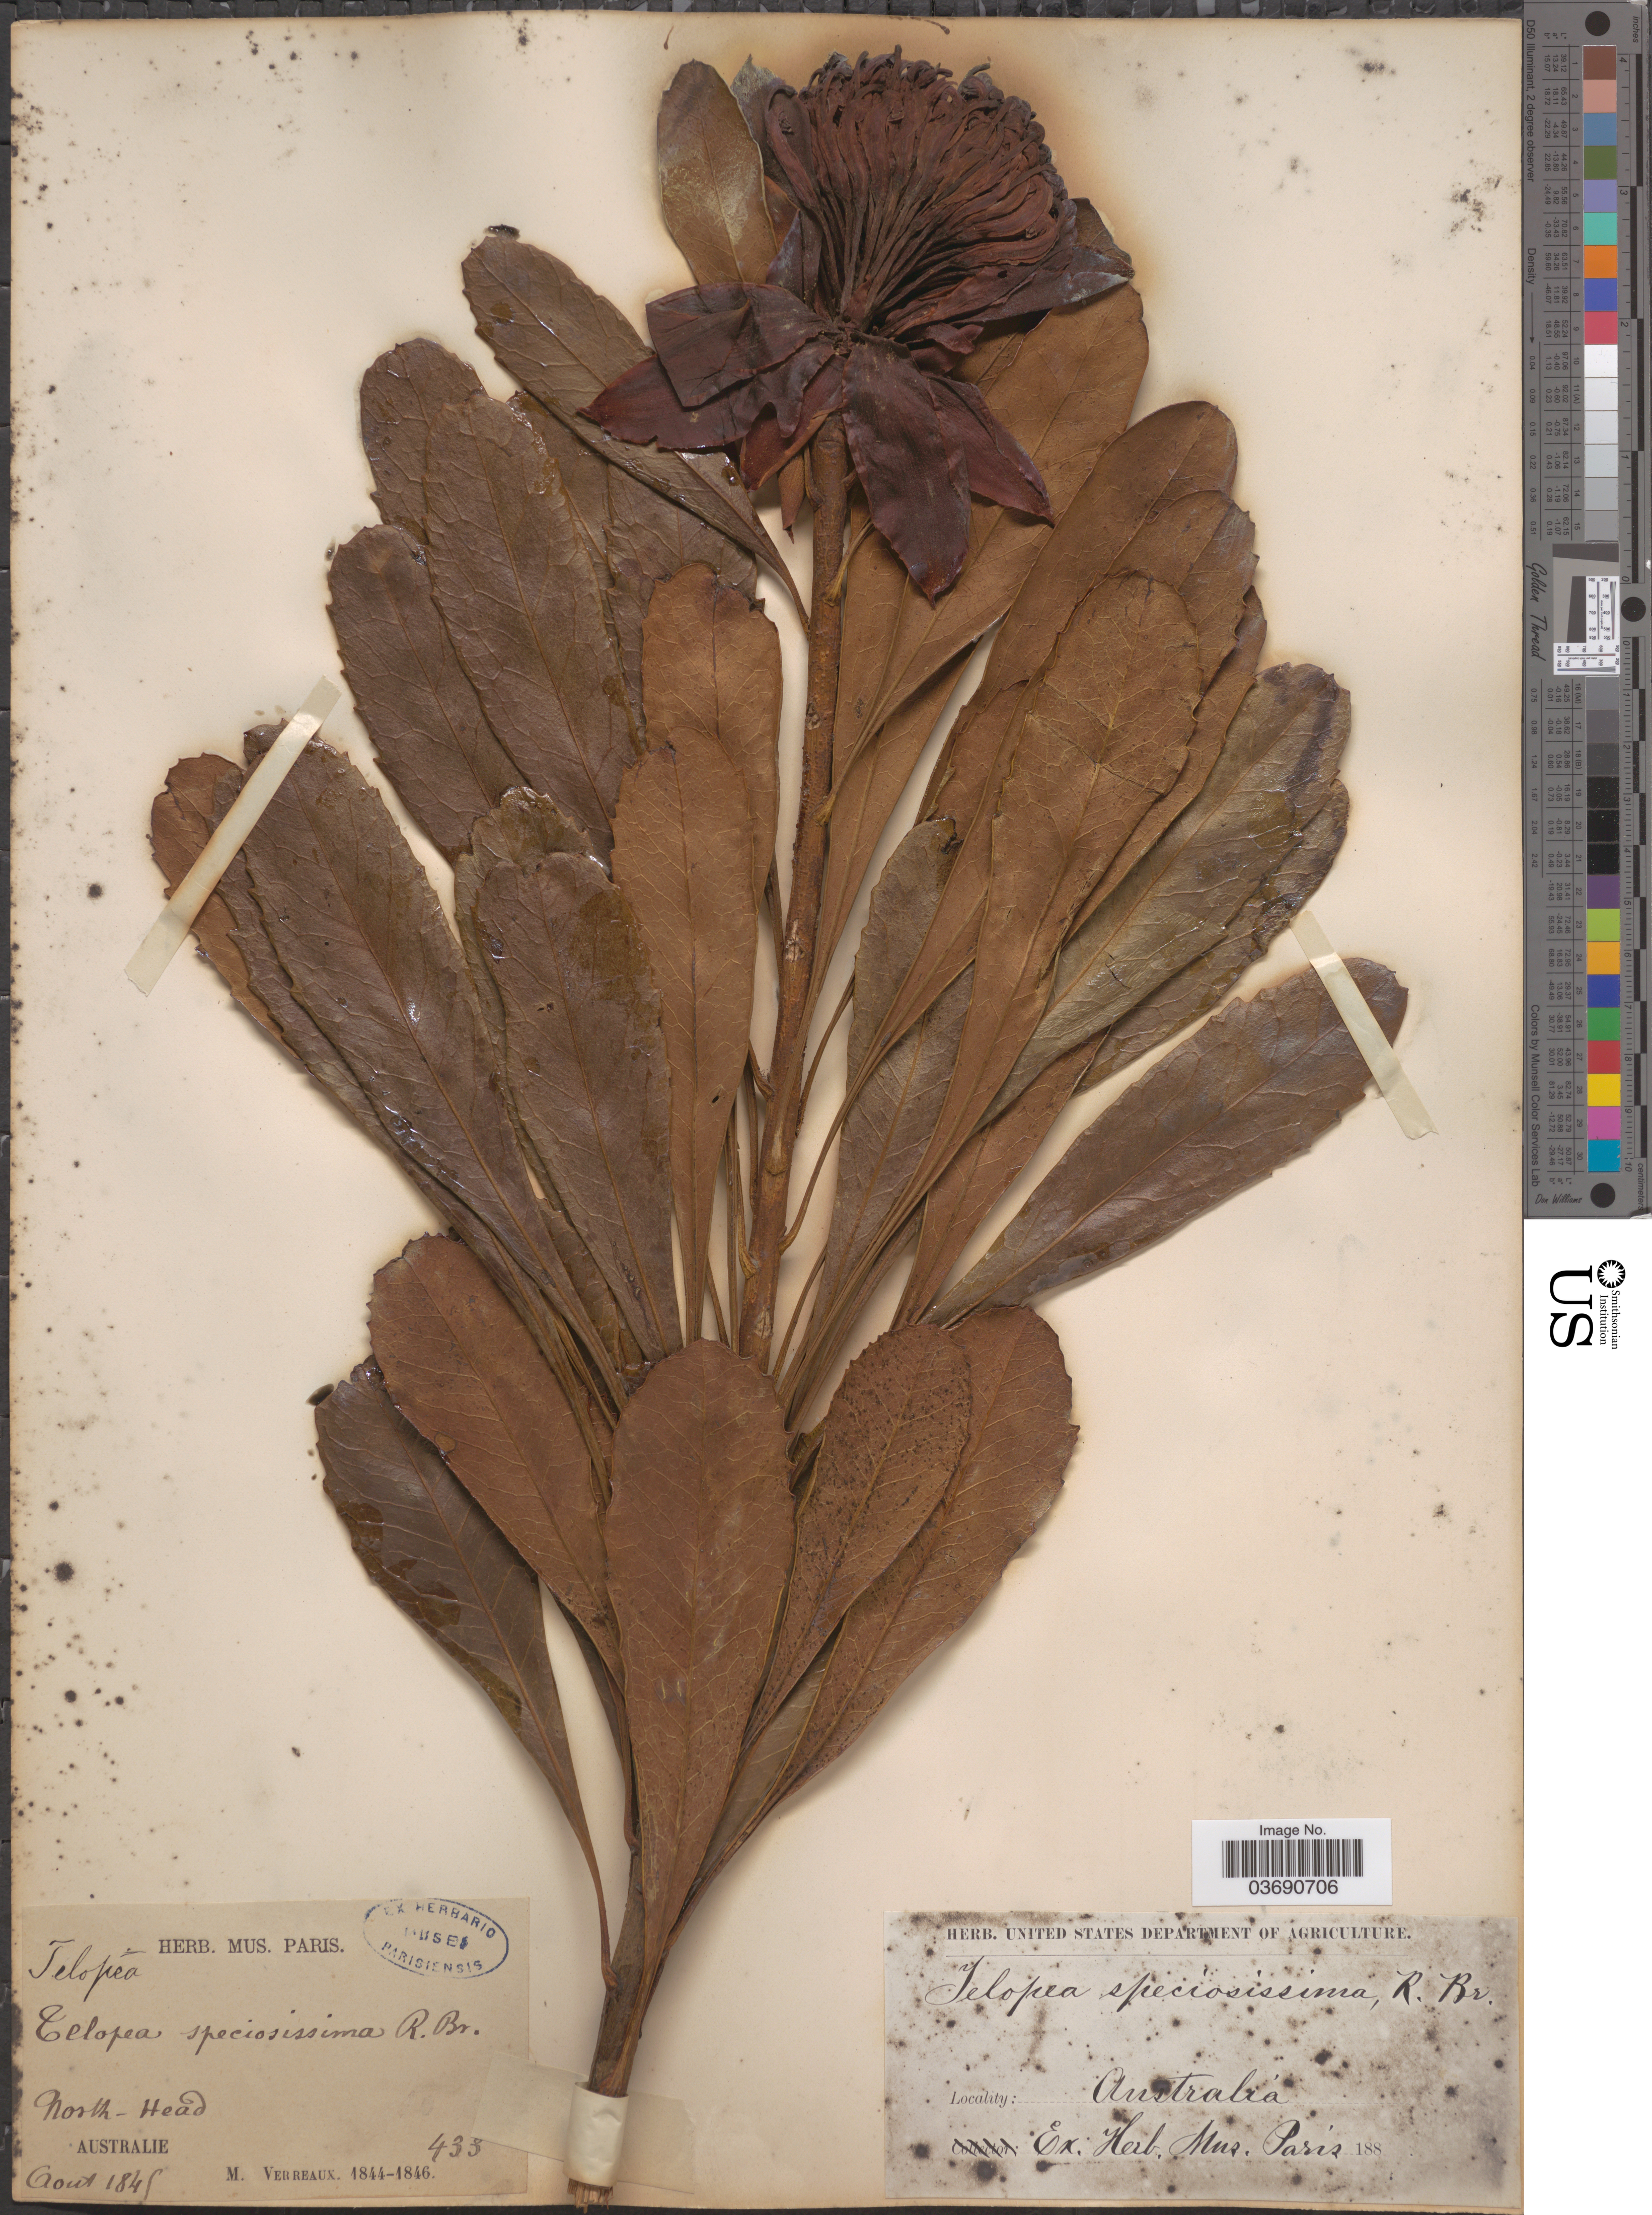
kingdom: Plantae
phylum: Tracheophyta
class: Magnoliopsida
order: Proteales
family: Proteaceae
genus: Telopea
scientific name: Telopea speciosissima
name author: (Sm.) R. Br.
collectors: M. Verreaux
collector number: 433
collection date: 1845-08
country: Australia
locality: North-Head.